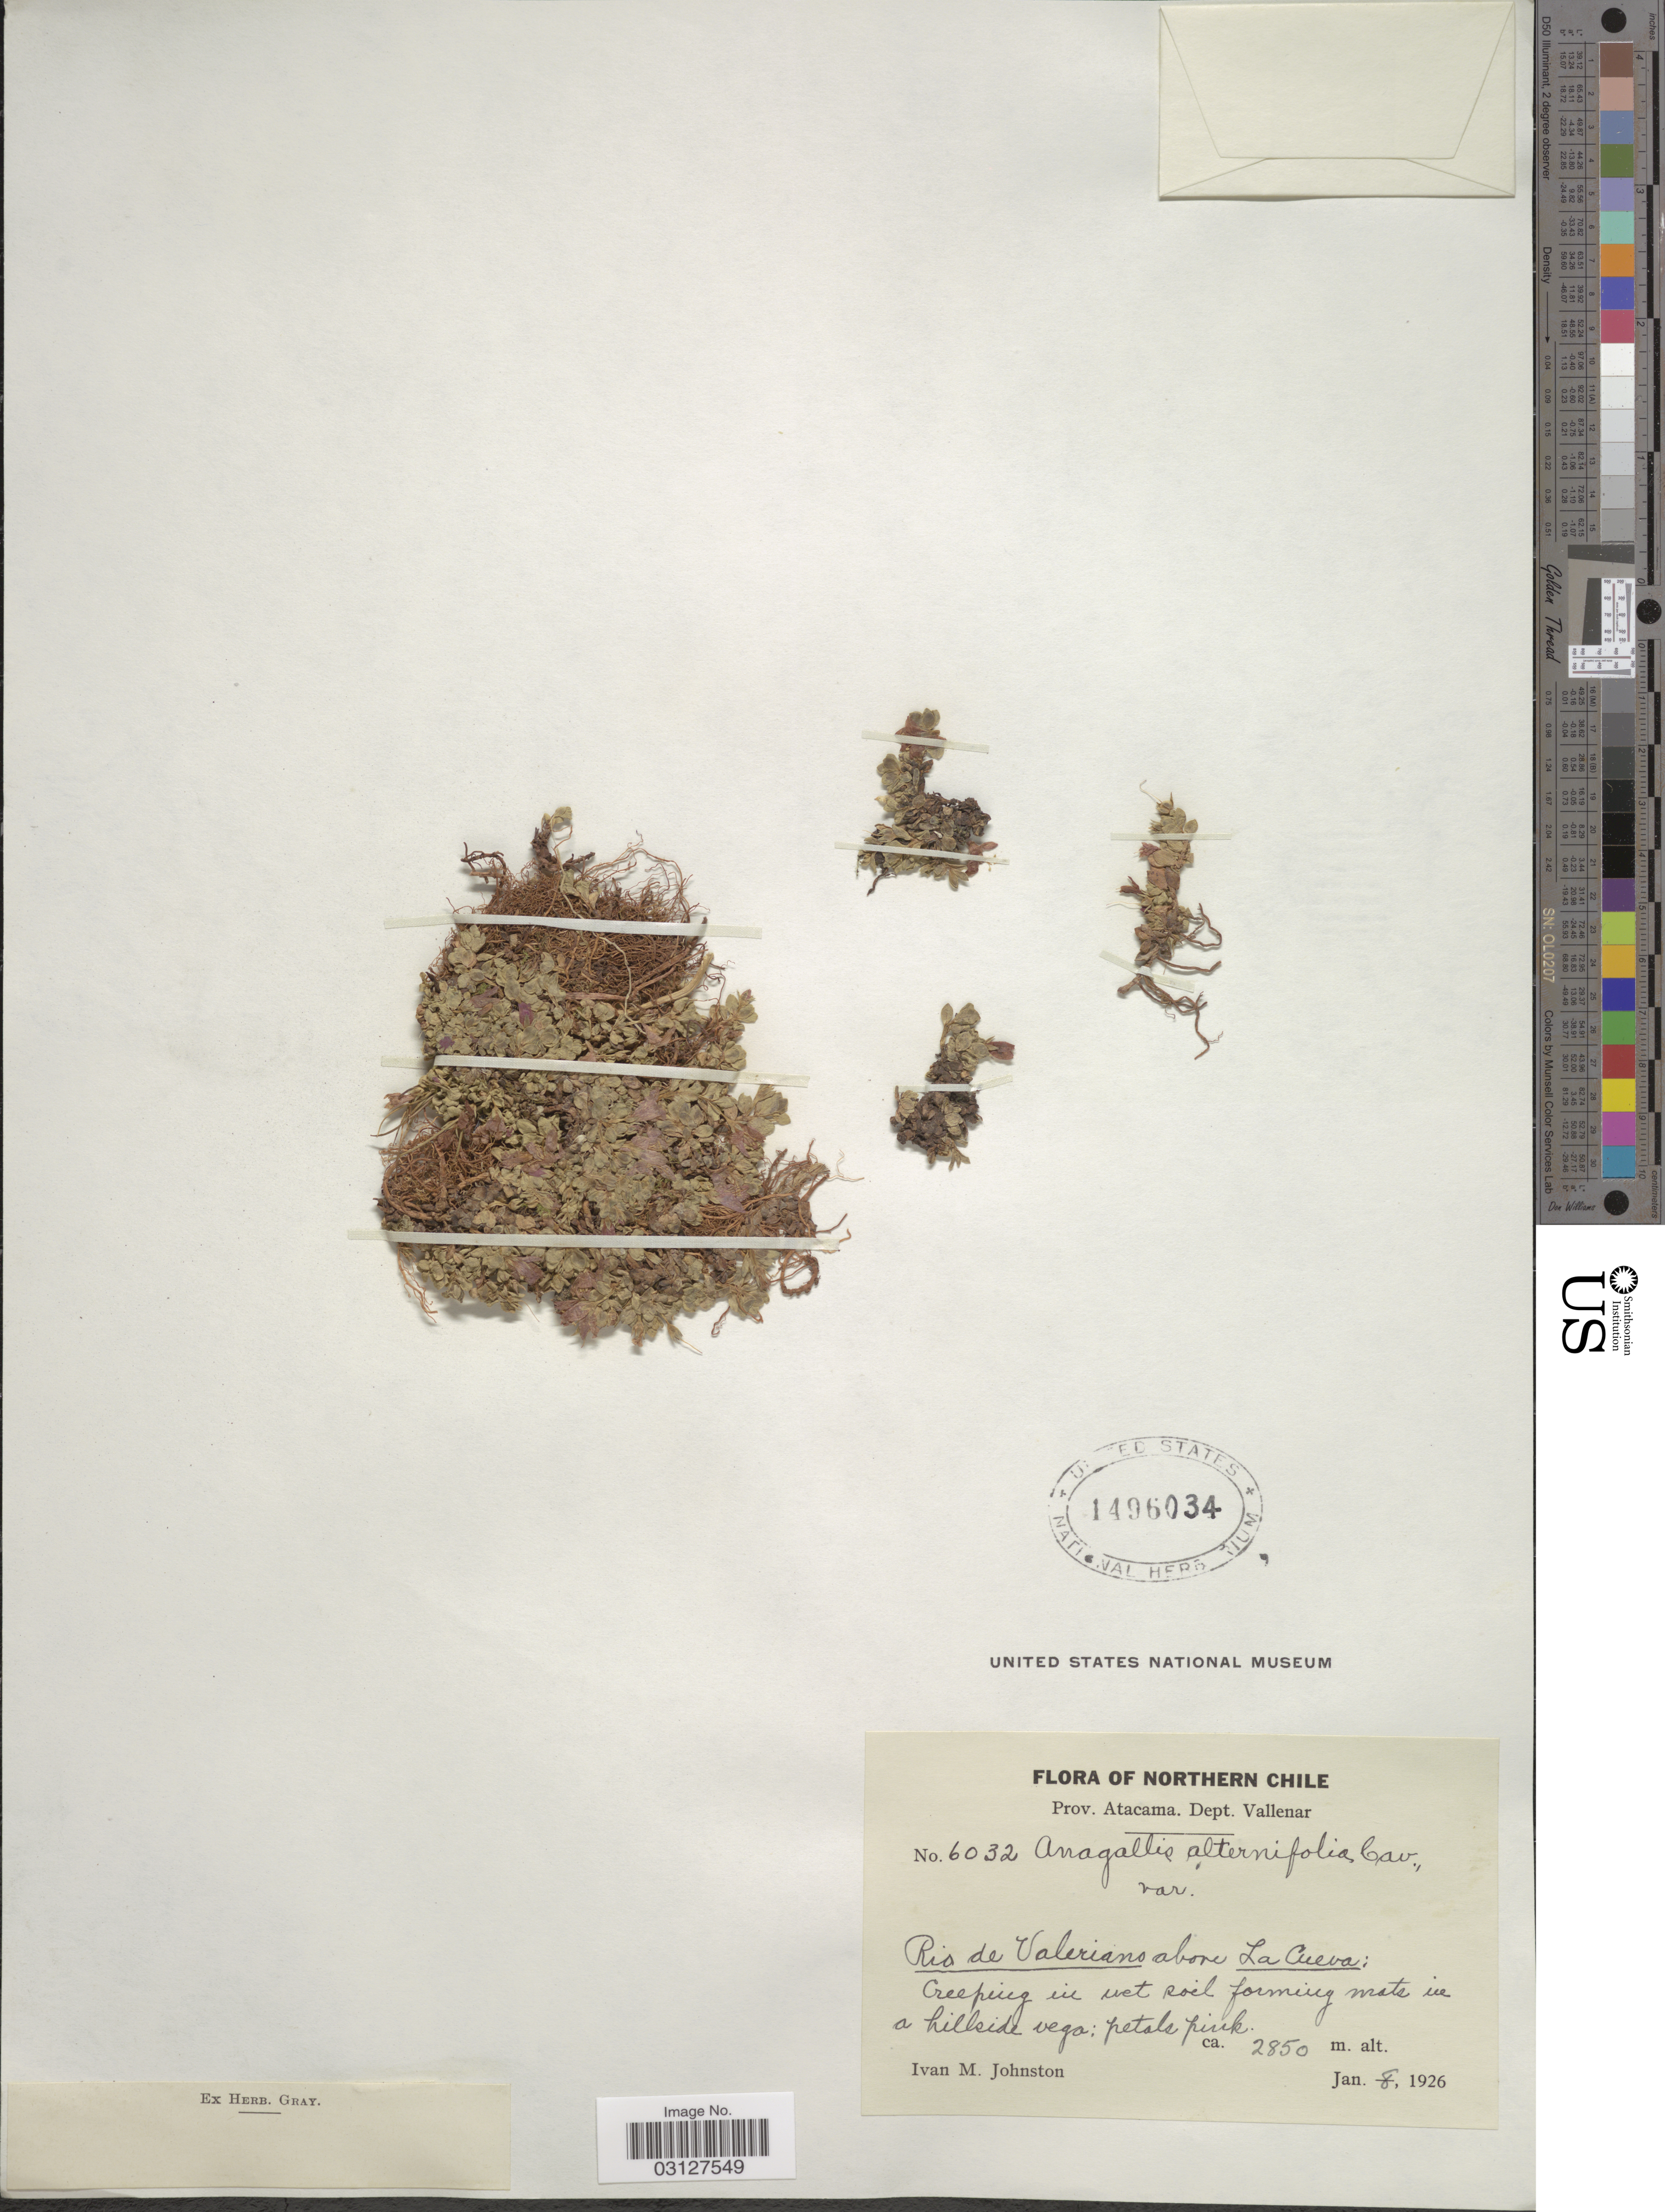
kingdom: Plantae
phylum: Tracheophyta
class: Magnoliopsida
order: Ericales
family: Primulaceae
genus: Anagallis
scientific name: Anagallis alternifolia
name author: Cav.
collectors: I.M. Johnston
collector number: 6032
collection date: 1926-01-08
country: Chile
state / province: Atacama (III)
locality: Northern Chile. Prov. Atacama. Dept. Vallenar. Rio de Valeriano above La Cueva.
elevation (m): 2850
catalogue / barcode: US 1496034